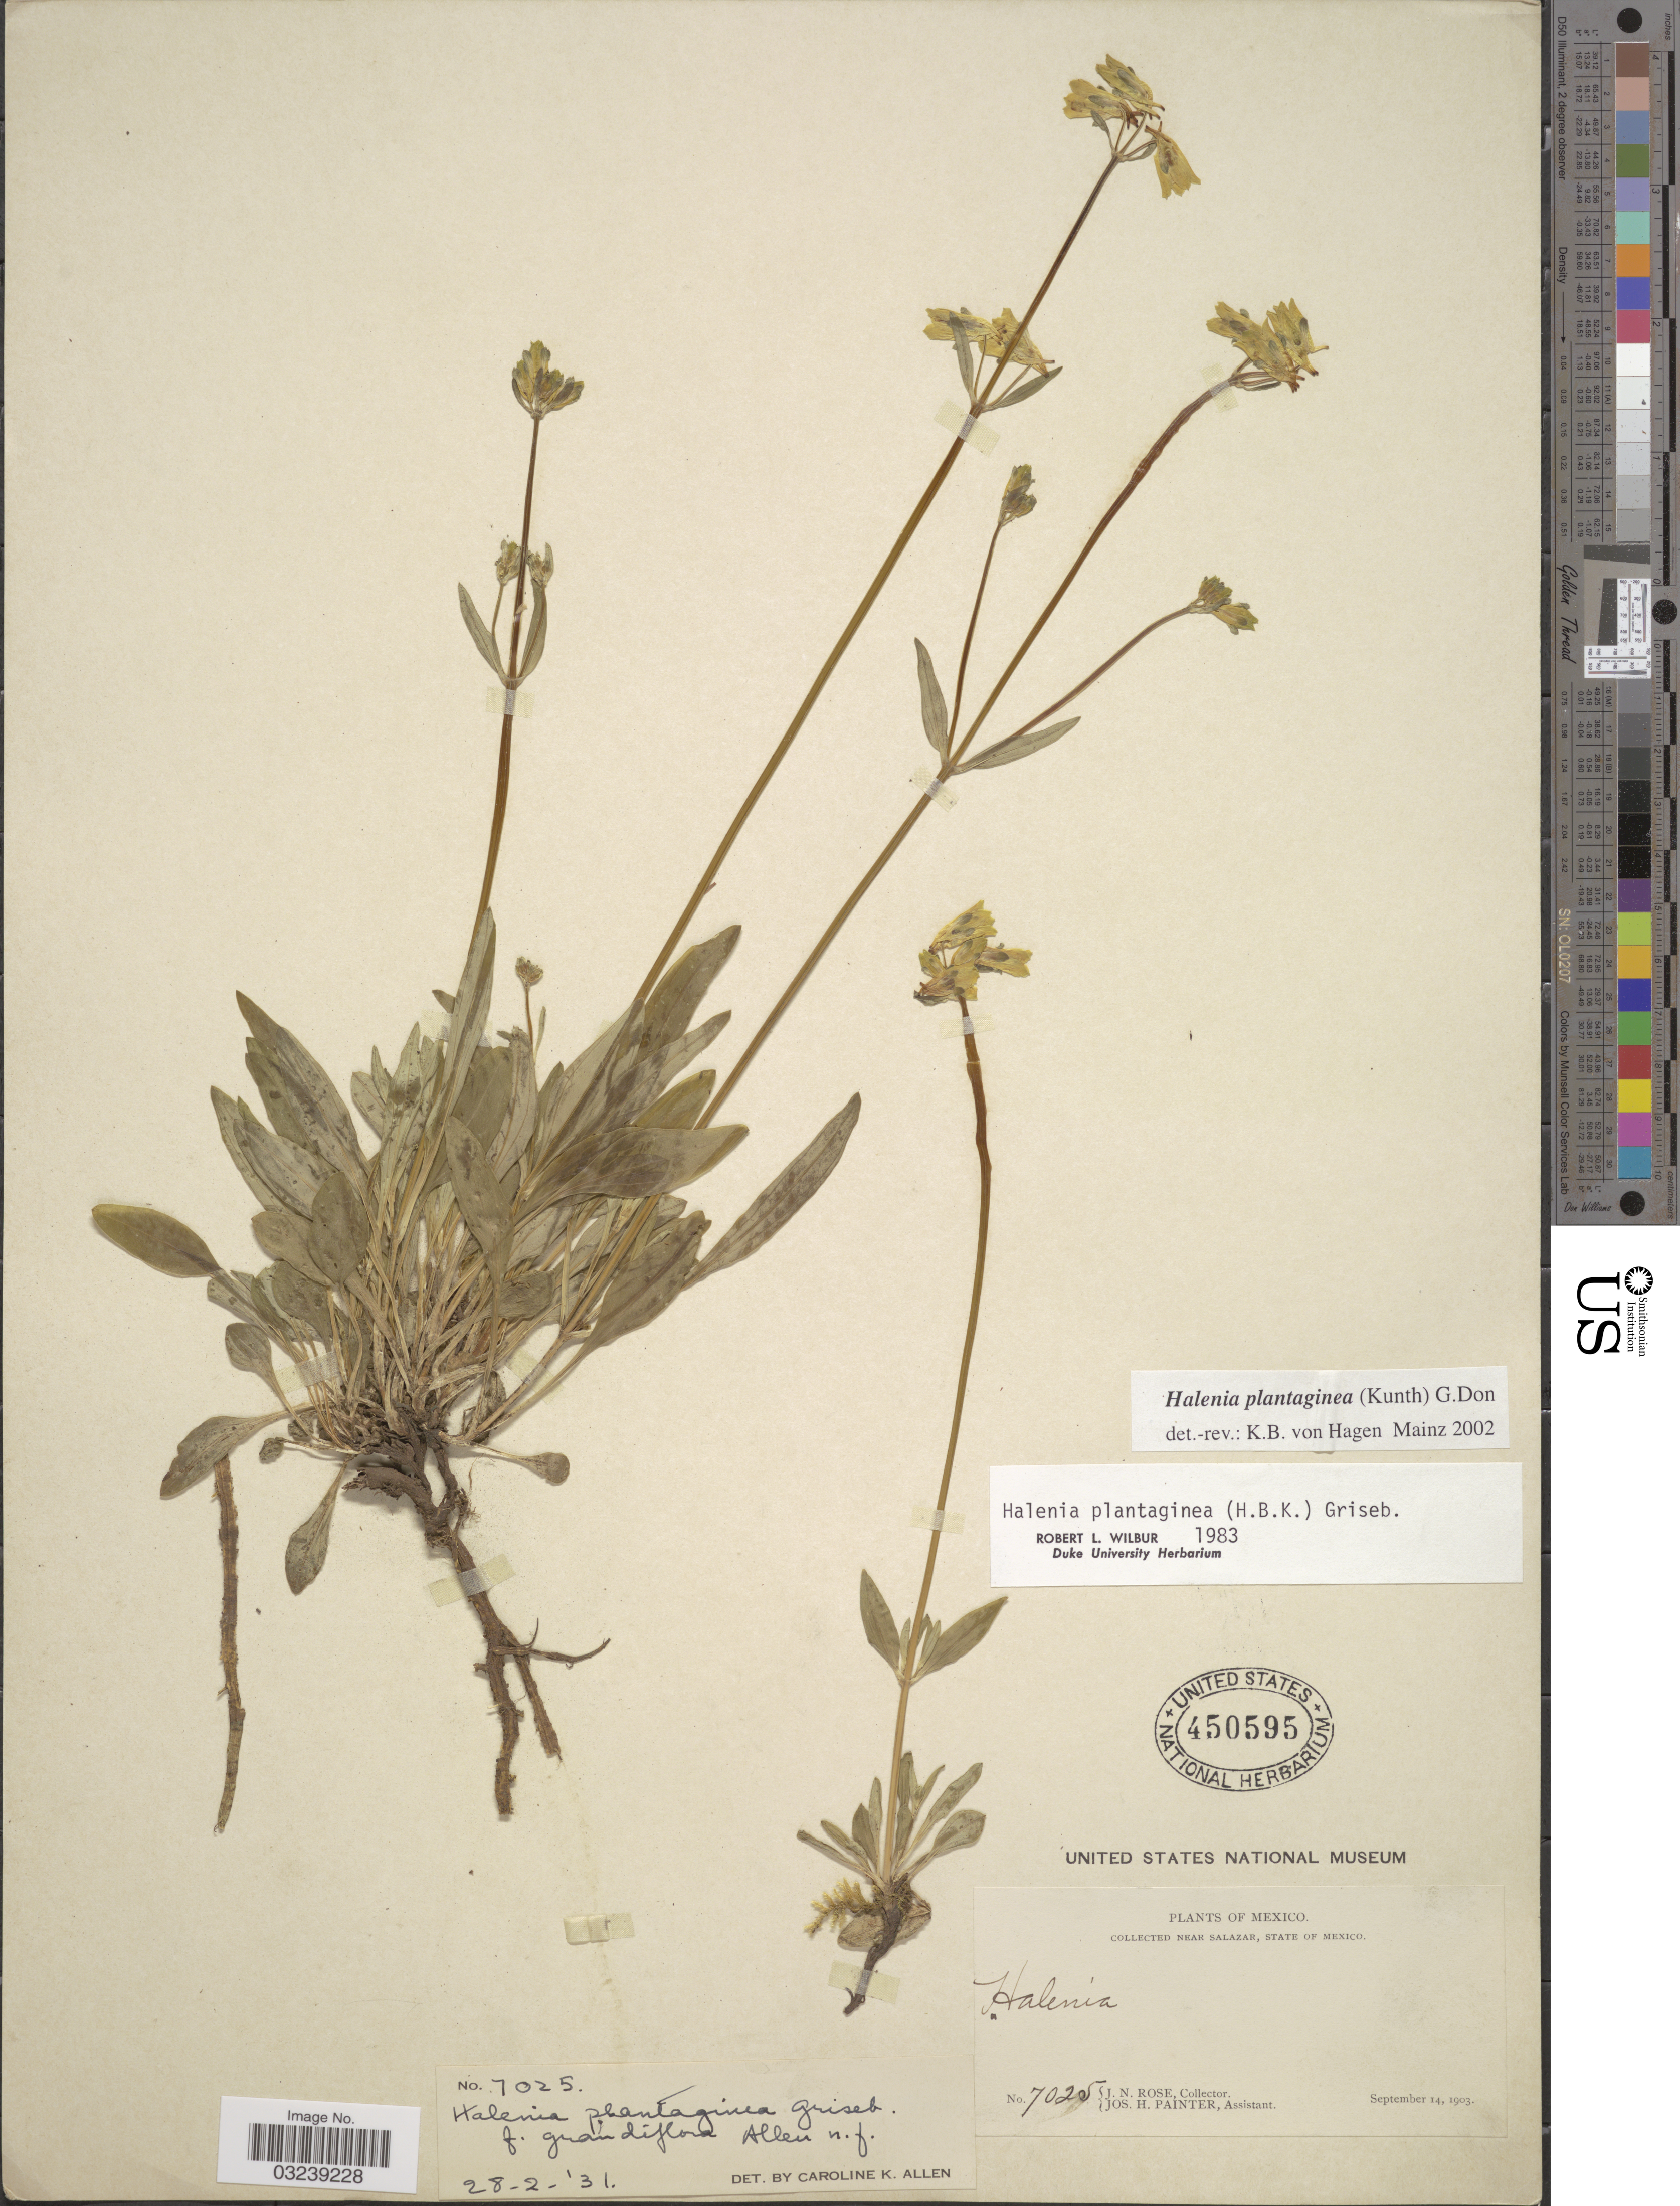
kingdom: Plantae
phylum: Tracheophyta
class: Magnoliopsida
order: Gentianales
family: Gentianaceae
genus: Halenia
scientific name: Halenia plantaginea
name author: (Kunth) G. Don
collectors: J. N. Rose & J. H. Painter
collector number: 7025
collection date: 1903-09-14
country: Mexico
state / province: México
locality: Collected near Salazar.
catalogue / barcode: US 450595